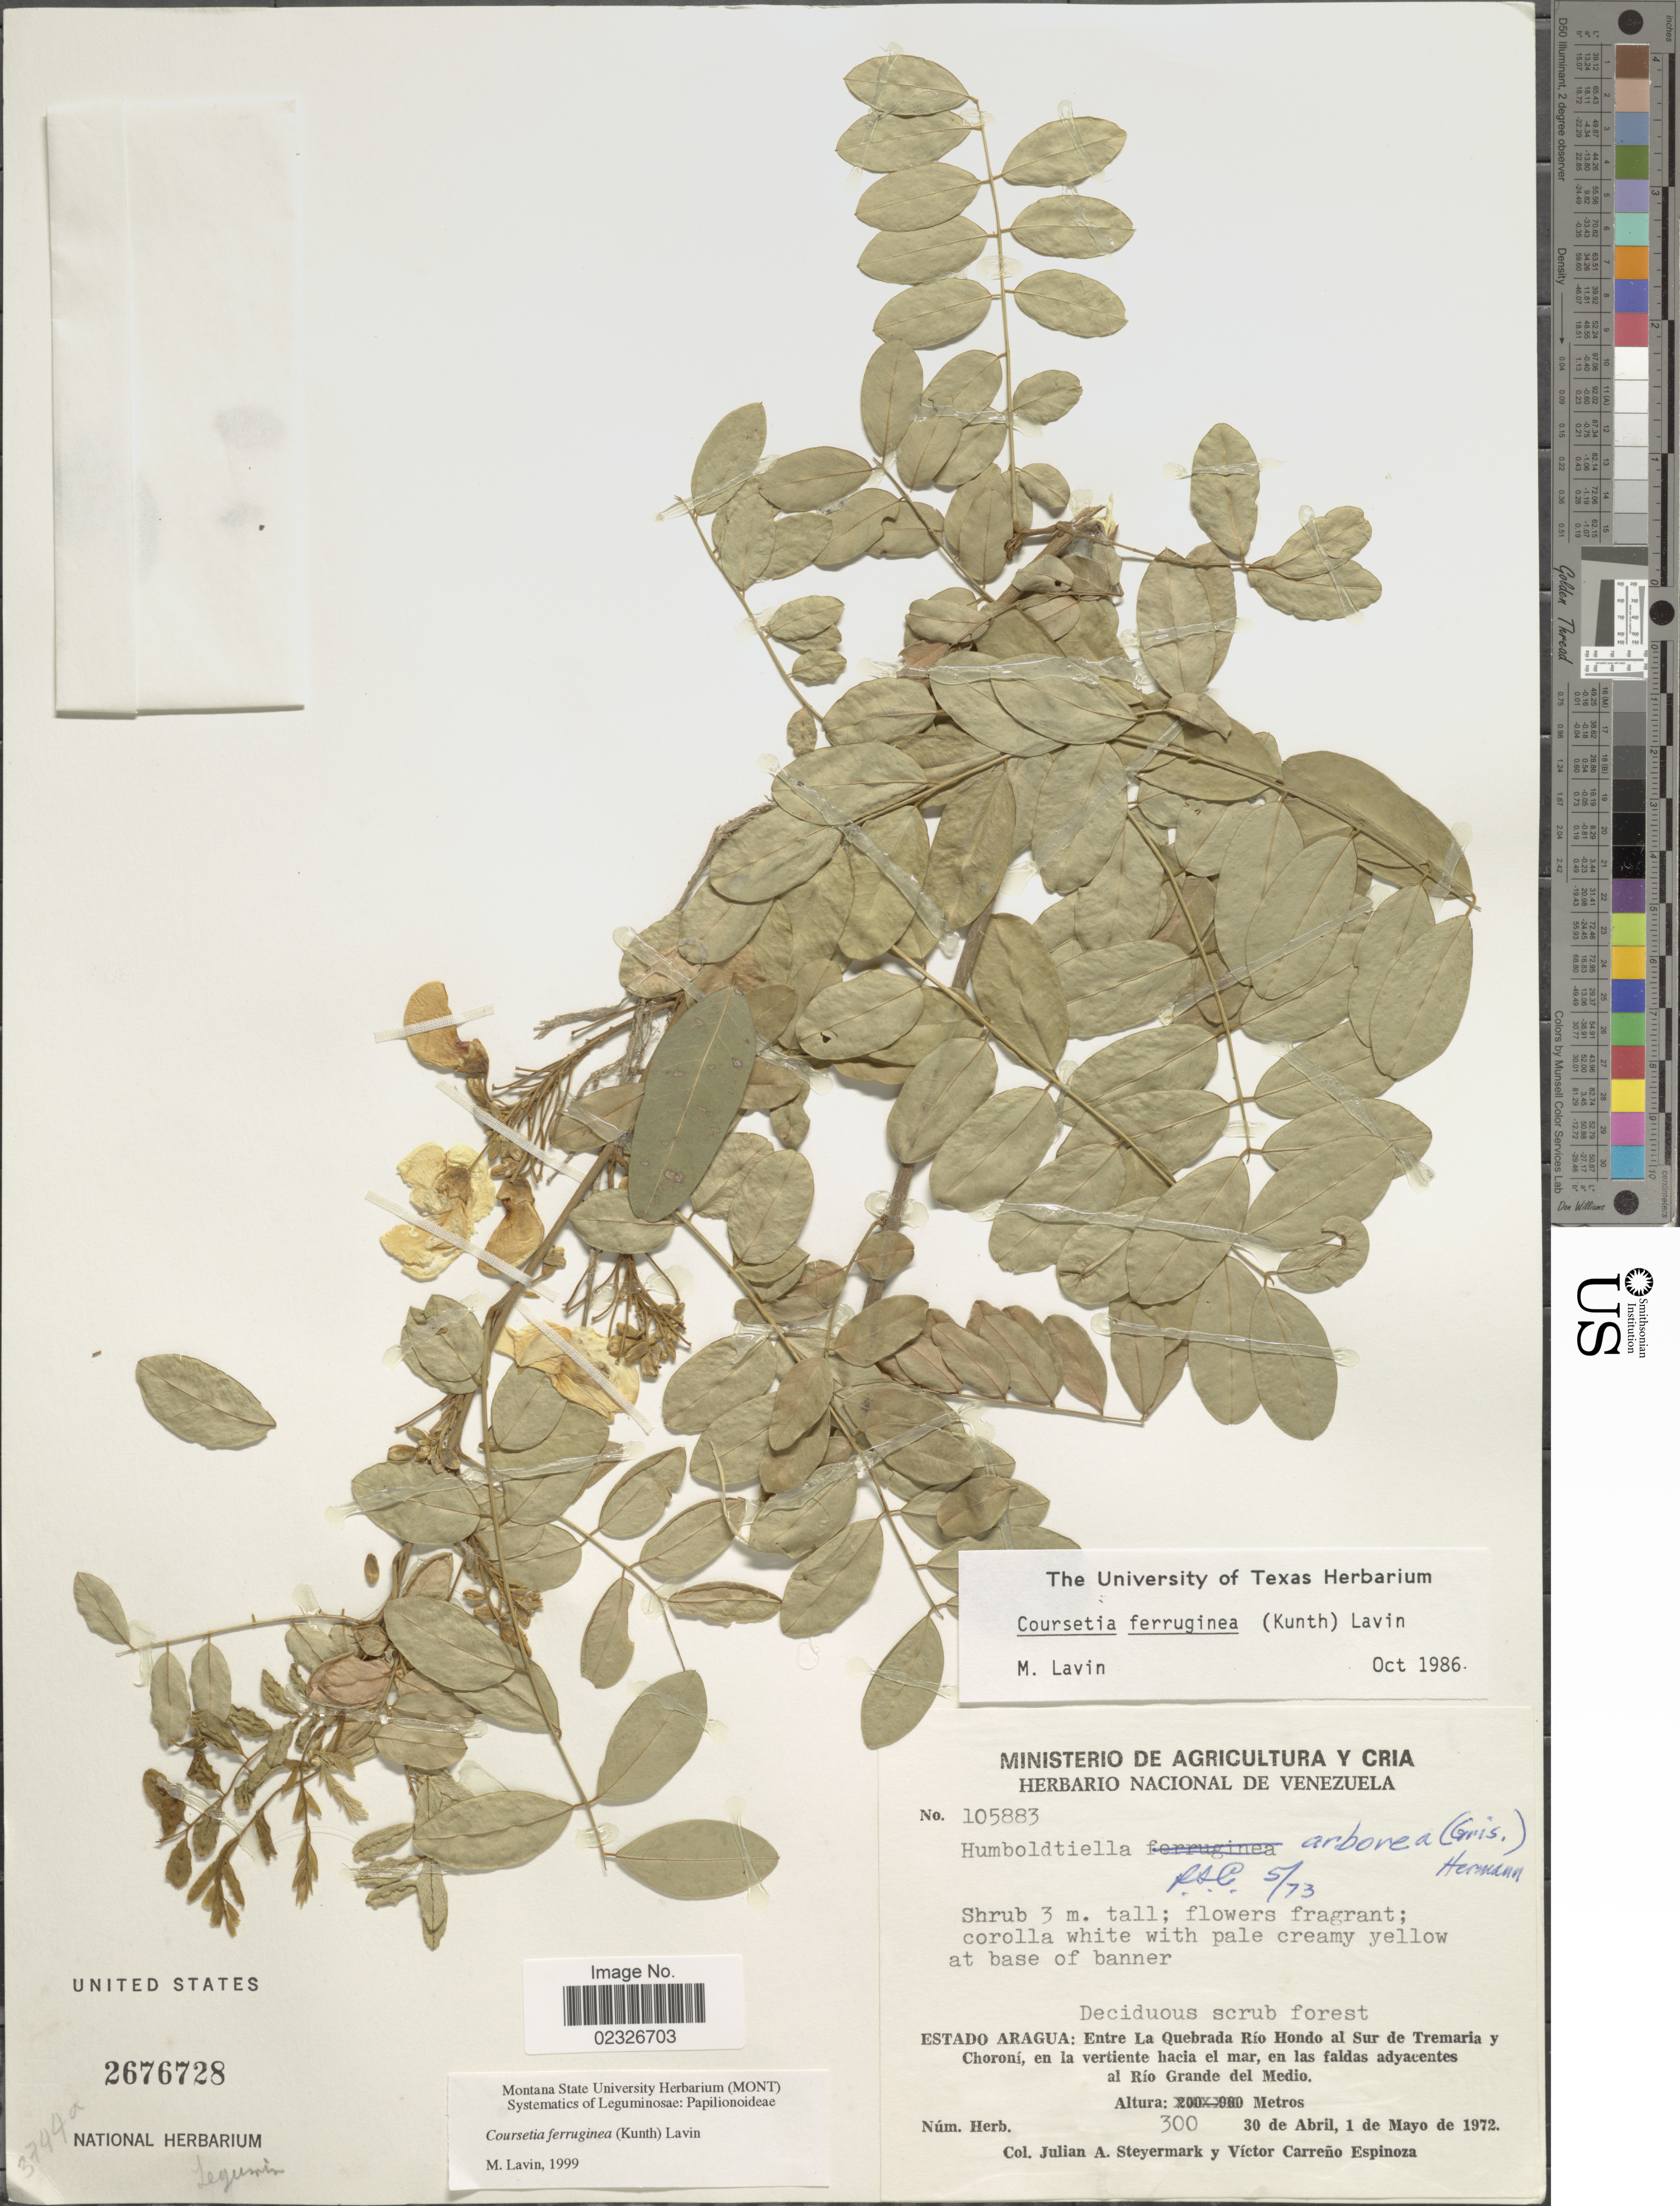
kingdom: Plantae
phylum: Tracheophyta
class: Magnoliopsida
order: Fabales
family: Fabaceae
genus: Coursetia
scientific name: Coursetia ferruginea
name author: (Kunth) Lavin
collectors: J. Steyermark & V. Carreño E.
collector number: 105883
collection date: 1972-04-30/1972-05-01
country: Venezuela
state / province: Aragua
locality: Estado Aragua: Entre La Quebrada Río Hondo al Sur de Tremaria y Choroní, en la vertiente hacia el mar, en las faldas adyacentes al Río Grande del Medio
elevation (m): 300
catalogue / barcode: US 2676728